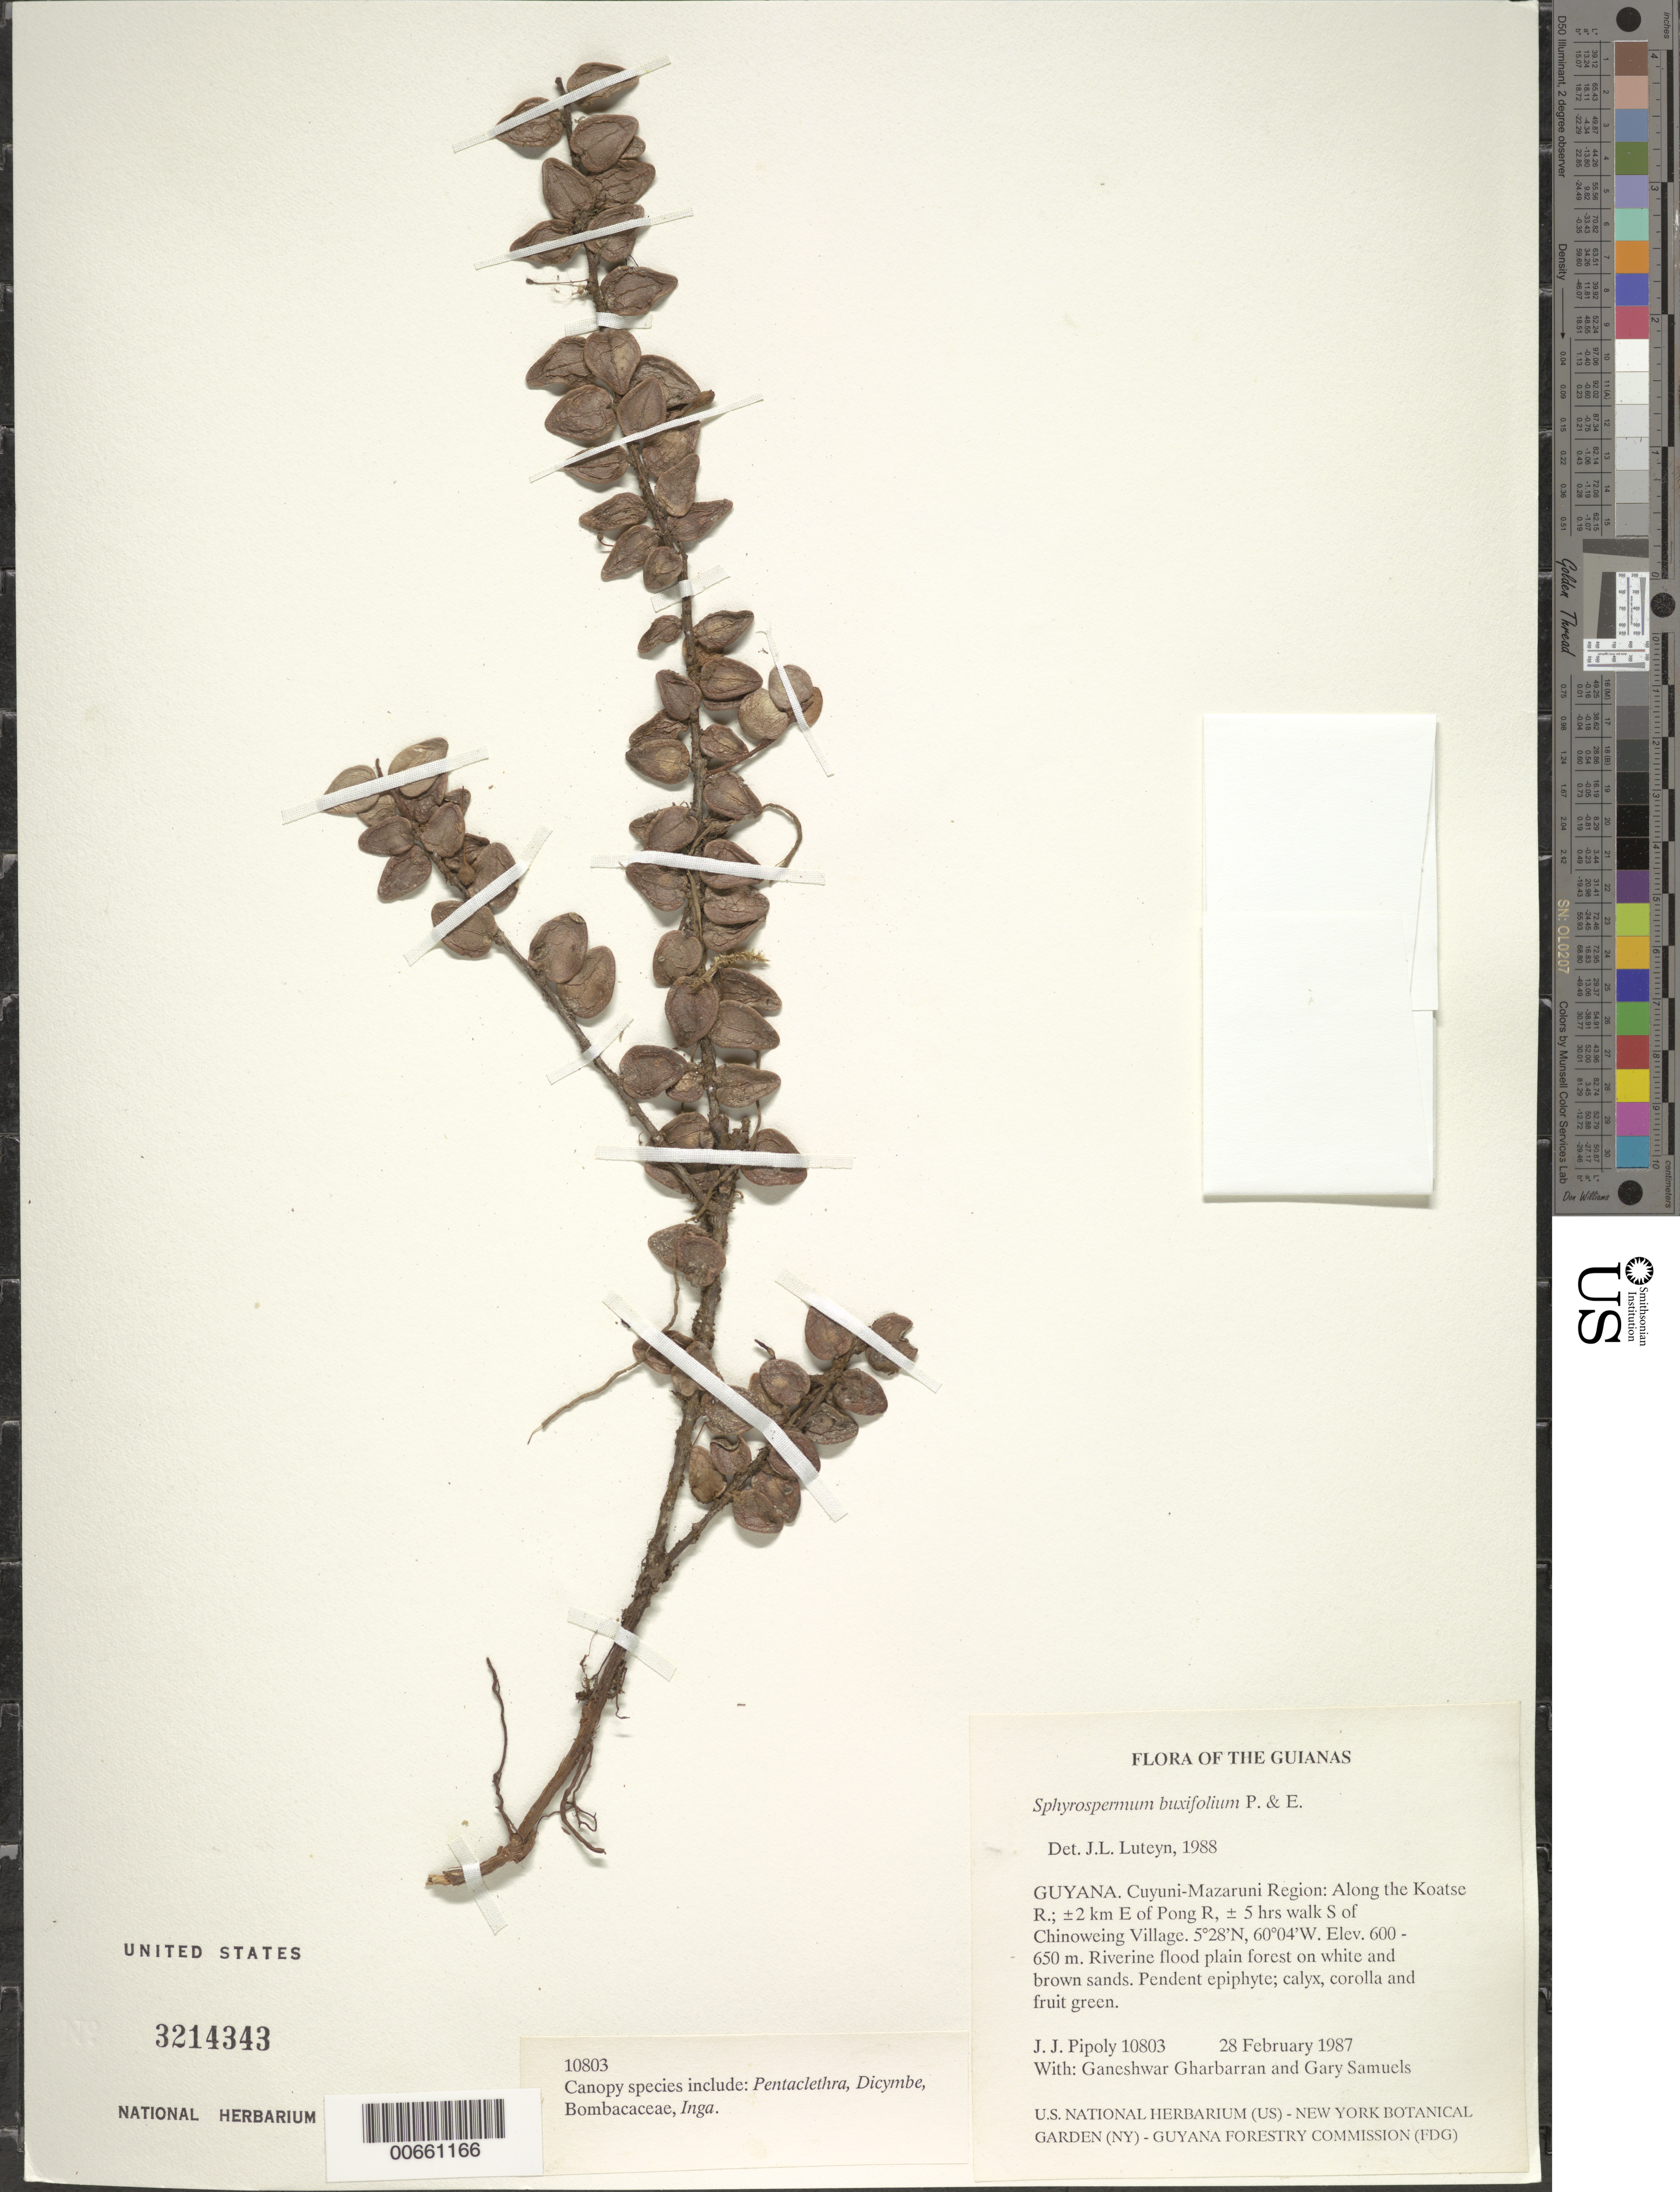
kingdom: Plantae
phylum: Tracheophyta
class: Magnoliopsida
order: Ericales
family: Ericaceae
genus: Sphyrospermum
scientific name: Sphyrospermum buxifolium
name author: Poepp. & Endl.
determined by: Luteyn, J. L.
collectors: J. J. Pipoly, G. Gharbarran & G. Samuels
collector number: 10803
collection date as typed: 28 February 1987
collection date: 1987-02-28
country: Guyana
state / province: Cuyuni-Mazaruni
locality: Along the Koatse R.; ±2 km E of Pong R, ± 5 hrs walk S of Chinoweing Village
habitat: Riverine flood plain forest on white and brown sands; canopy spp. include Pentaclethra, Dicymbe, Bombacaceae, Inga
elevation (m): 600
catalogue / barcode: US 3214343